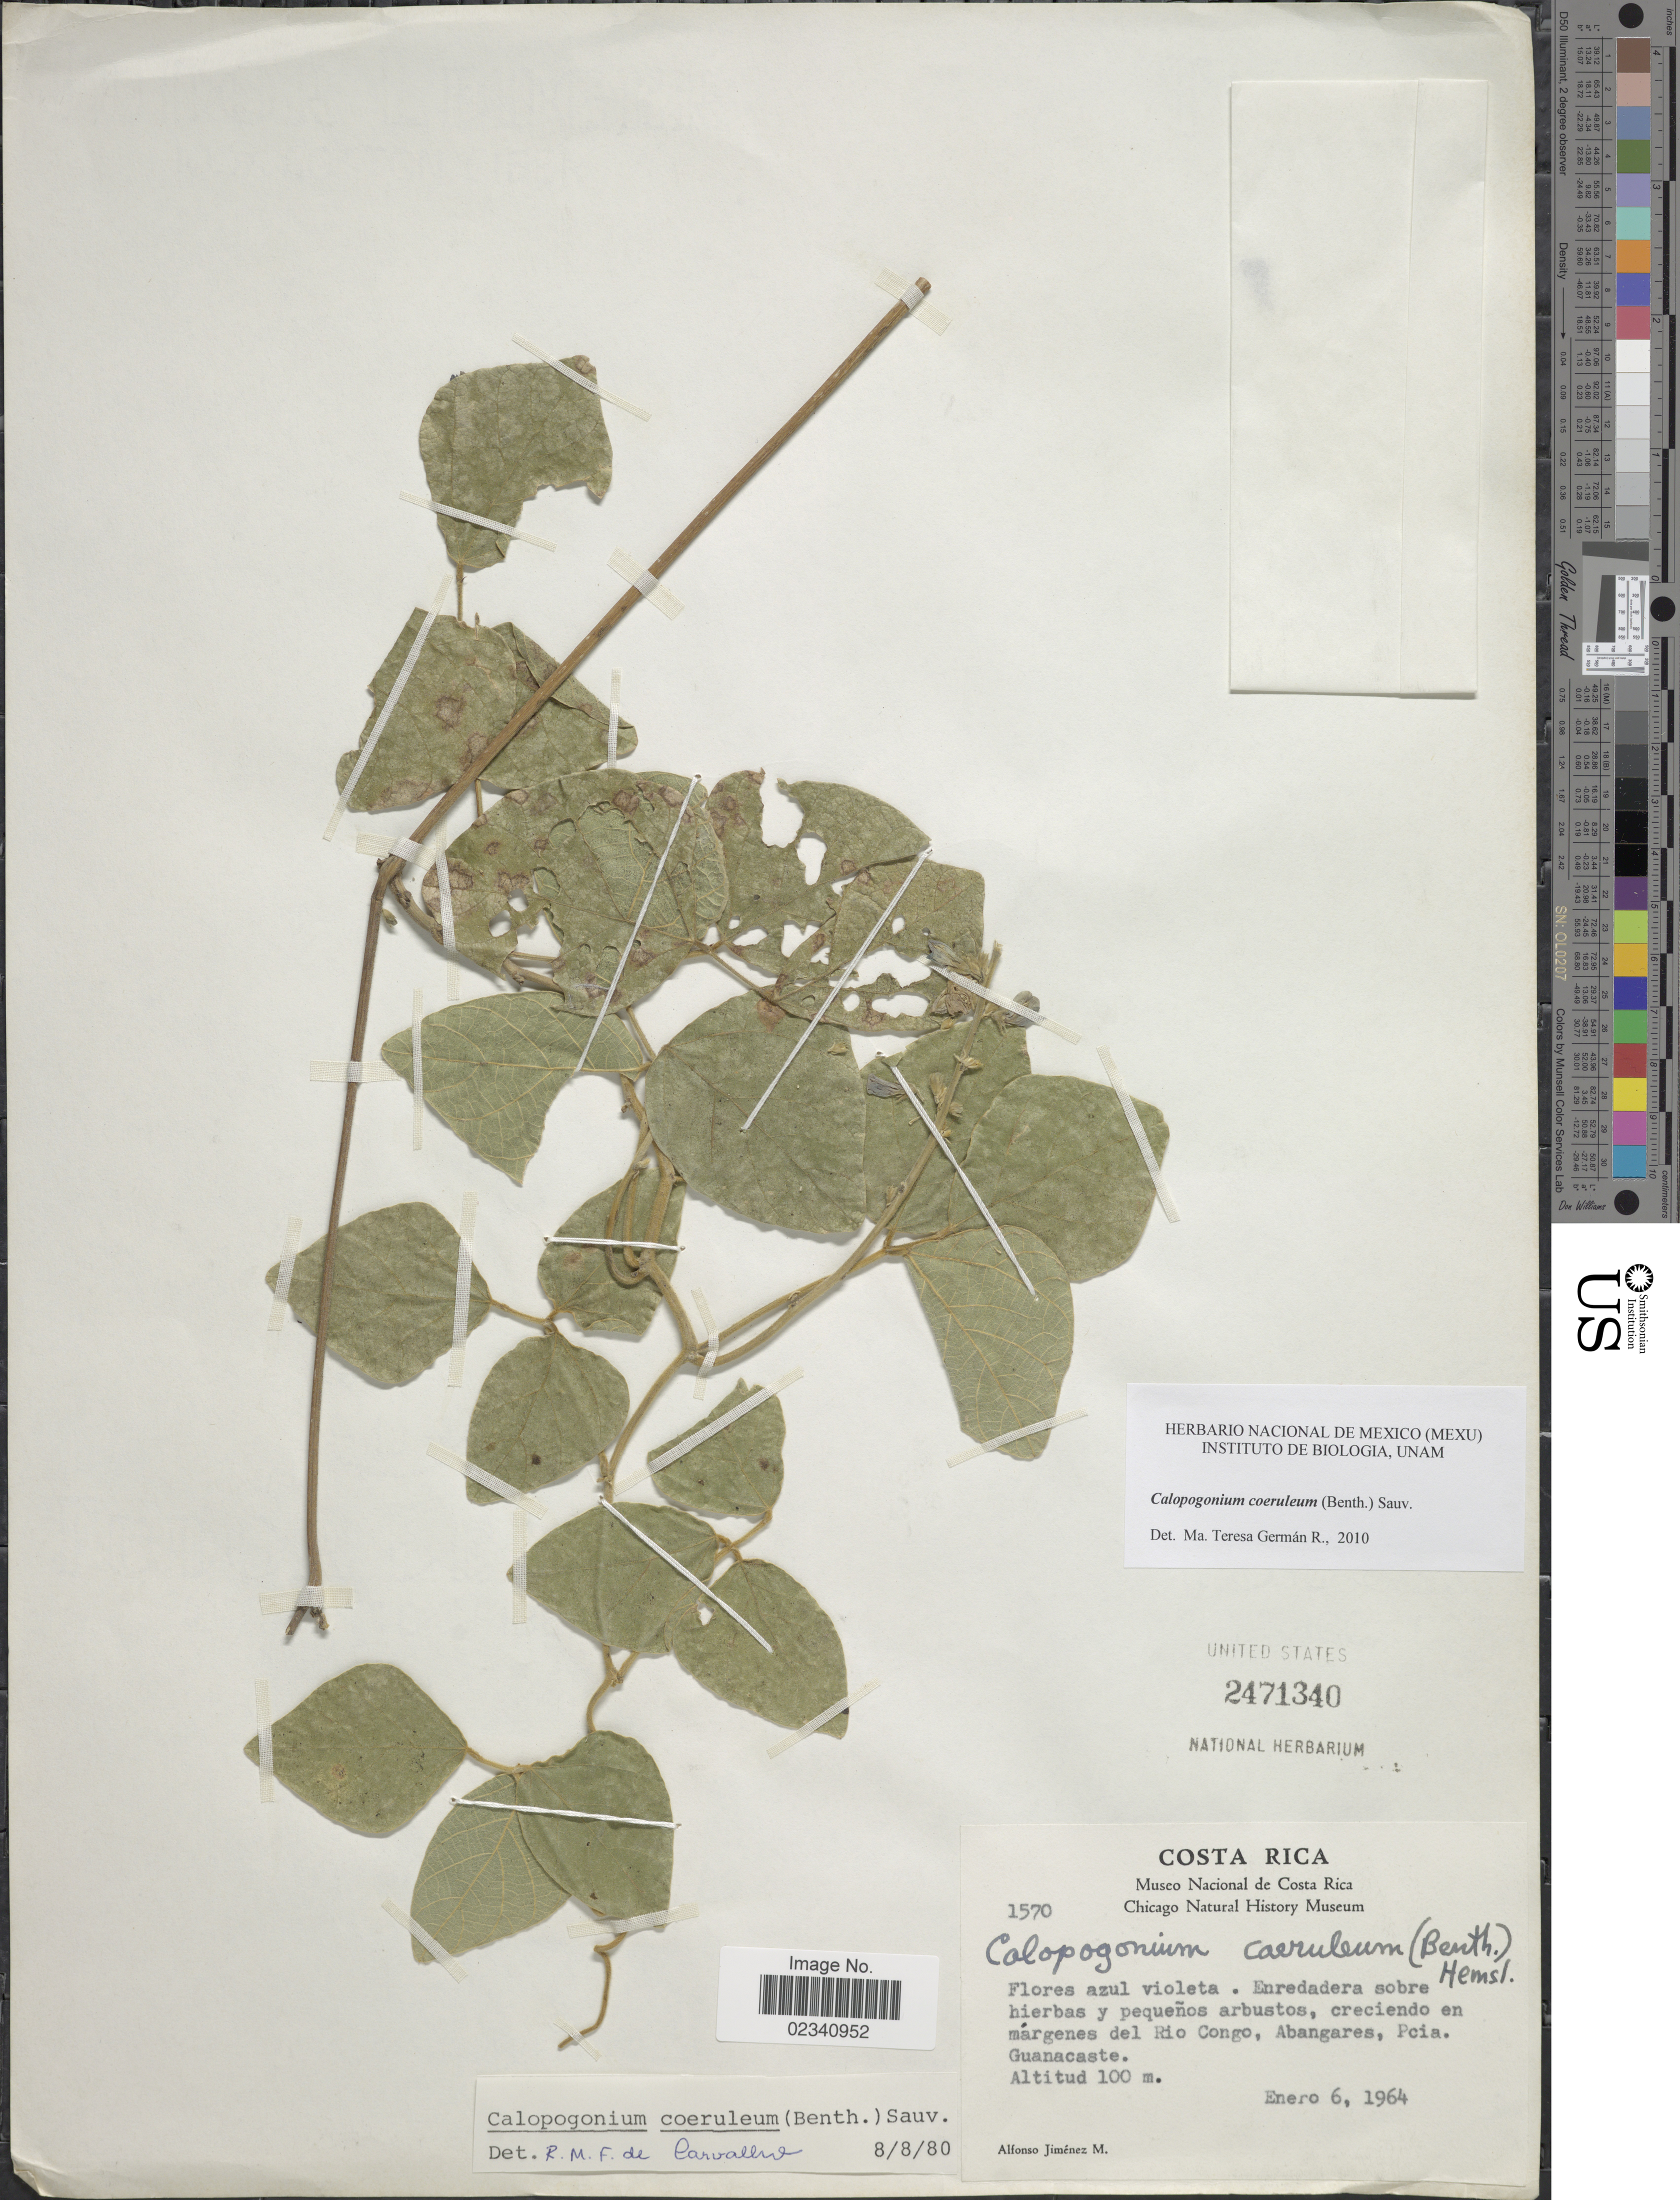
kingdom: Plantae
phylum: Tracheophyta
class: Magnoliopsida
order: Fabales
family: Fabaceae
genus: Calopogonium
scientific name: Calopogonium caeruleum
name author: (Benth.) C. Wright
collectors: A. Jimenez M.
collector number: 1570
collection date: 1964-01-06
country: Costa Rica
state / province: Guanacaste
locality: Creciendo en maregenes del Rio Congo, Abangares, Pciaa, Guanacaste.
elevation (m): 100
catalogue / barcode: US 2471340